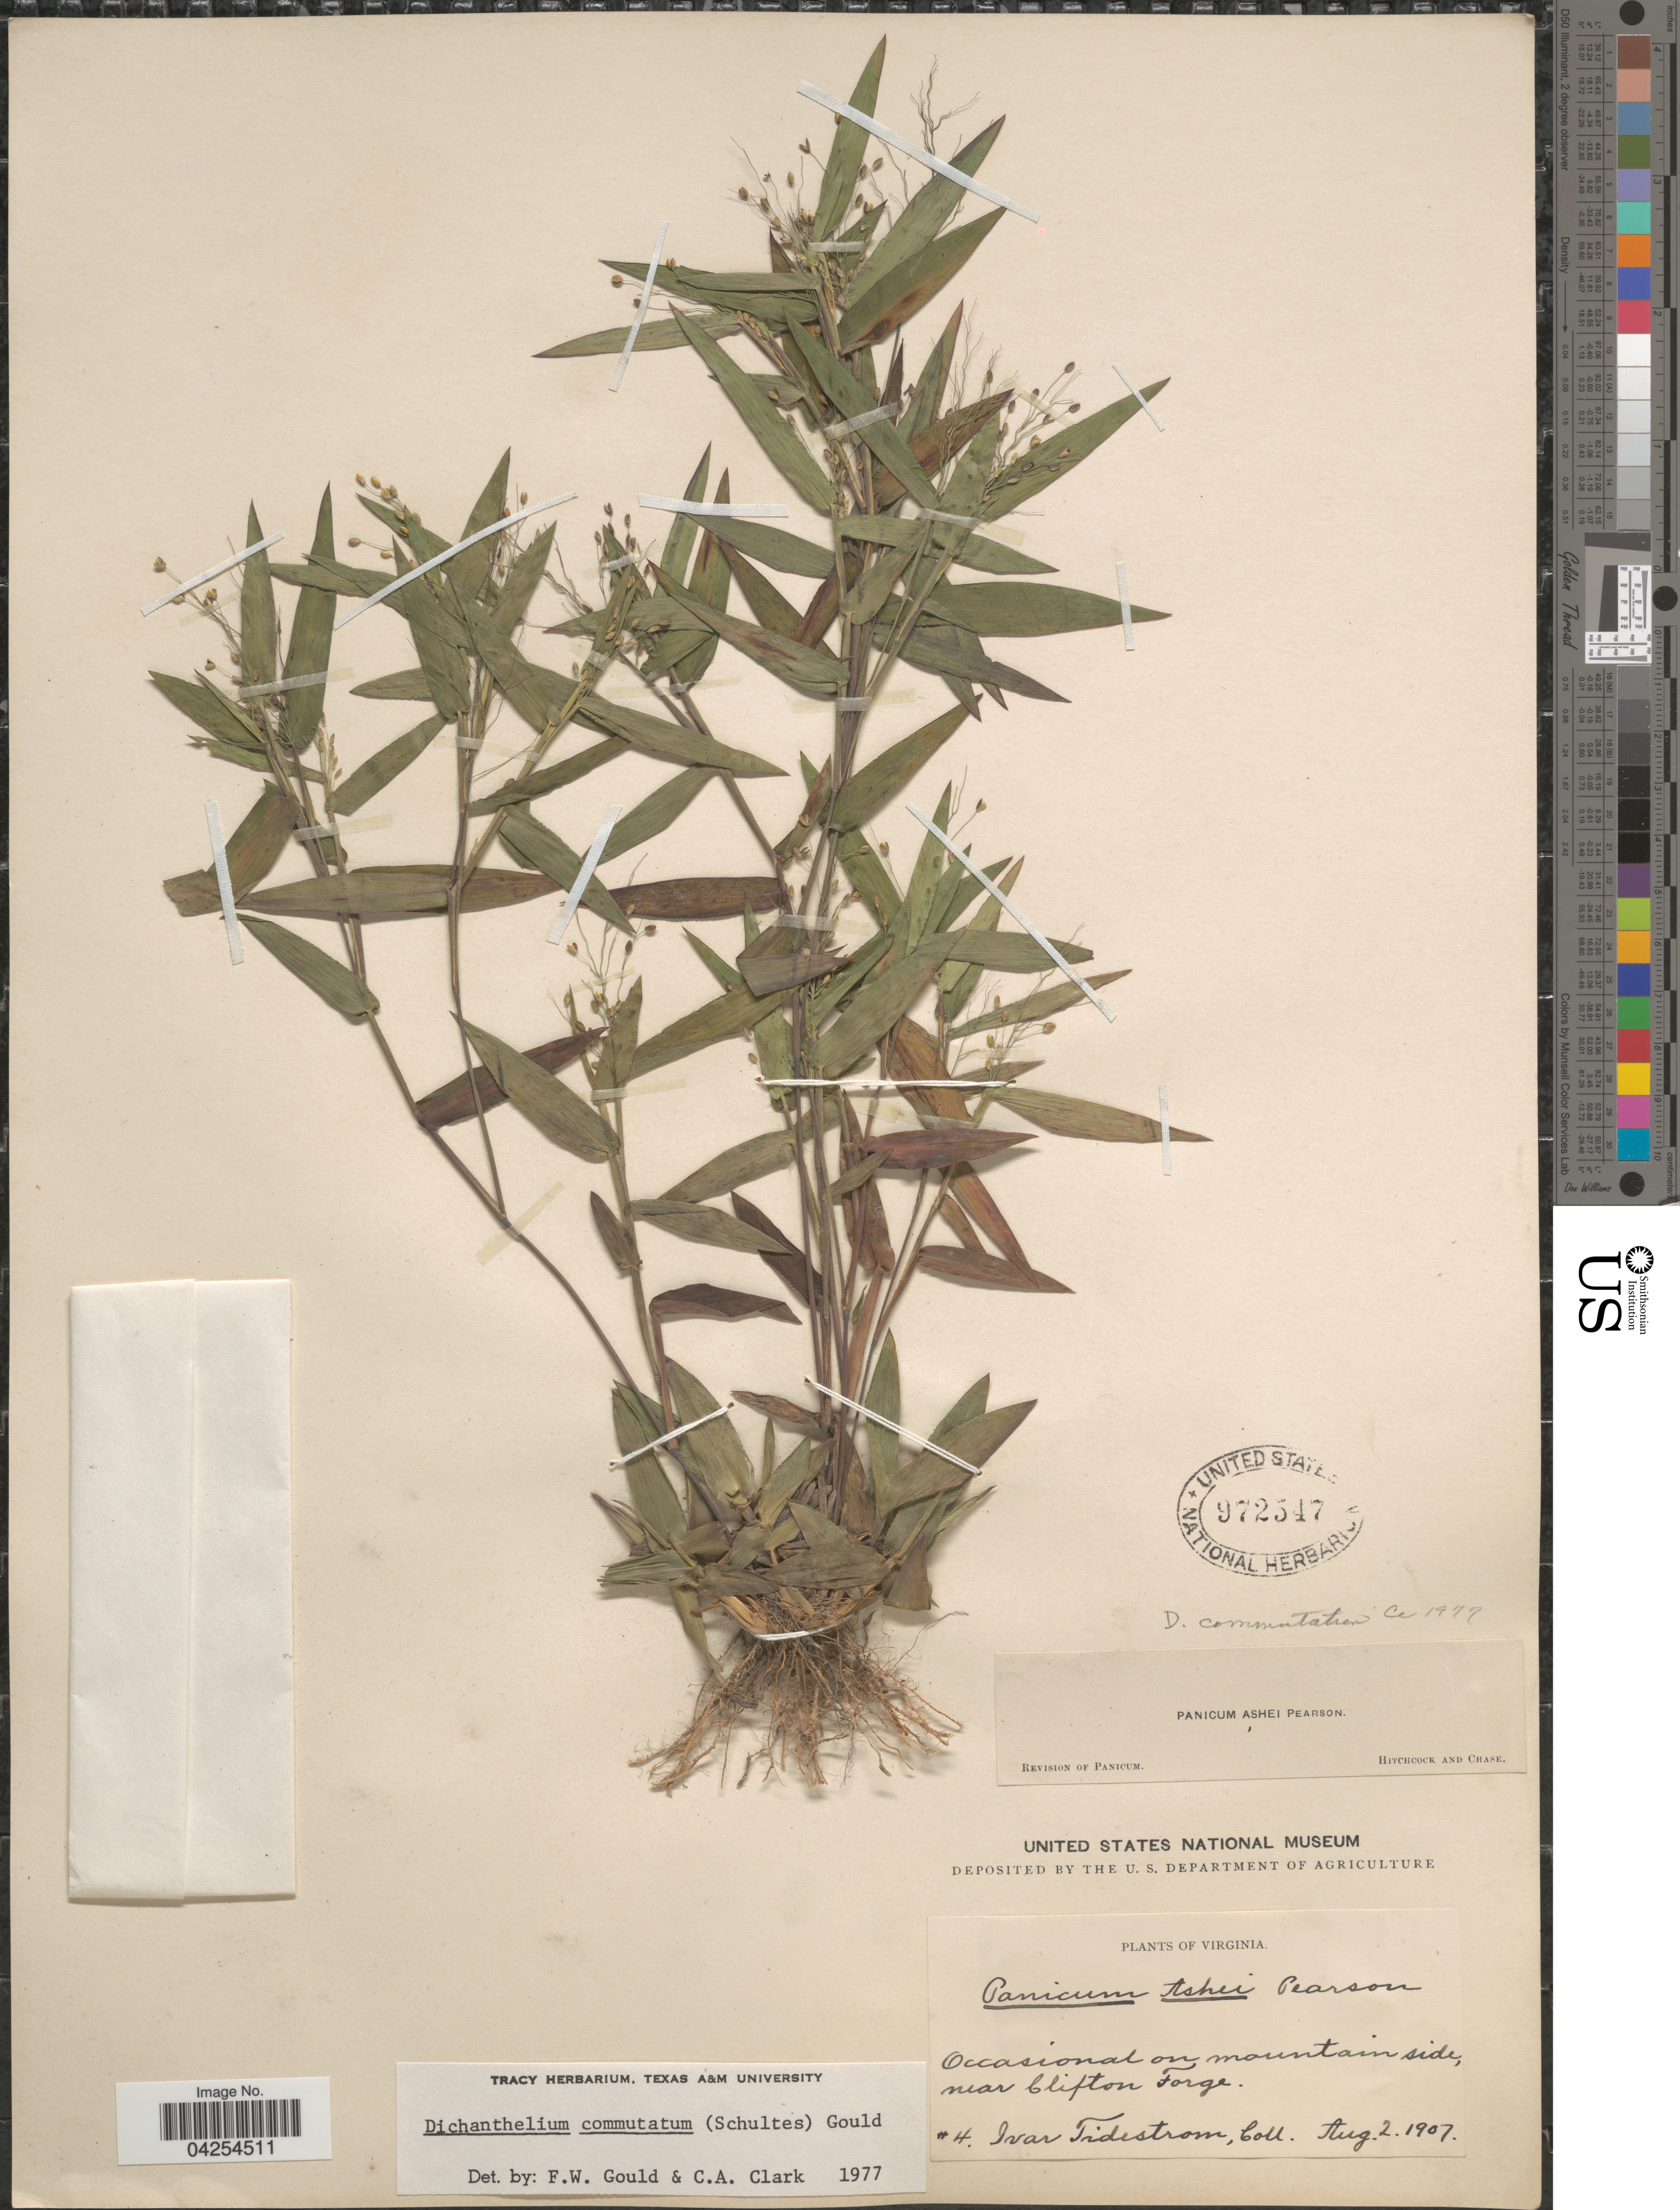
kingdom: Plantae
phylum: Tracheophyta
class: Liliopsida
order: Poales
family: Poaceae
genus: Dichanthelium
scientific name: Dichanthelium commutatum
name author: (Schult.) Gould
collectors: I. F. Tidestrom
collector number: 4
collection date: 1907-08-02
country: United States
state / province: Virginia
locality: Occasional on mountain side, near Clifton Forge.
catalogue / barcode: US 972547